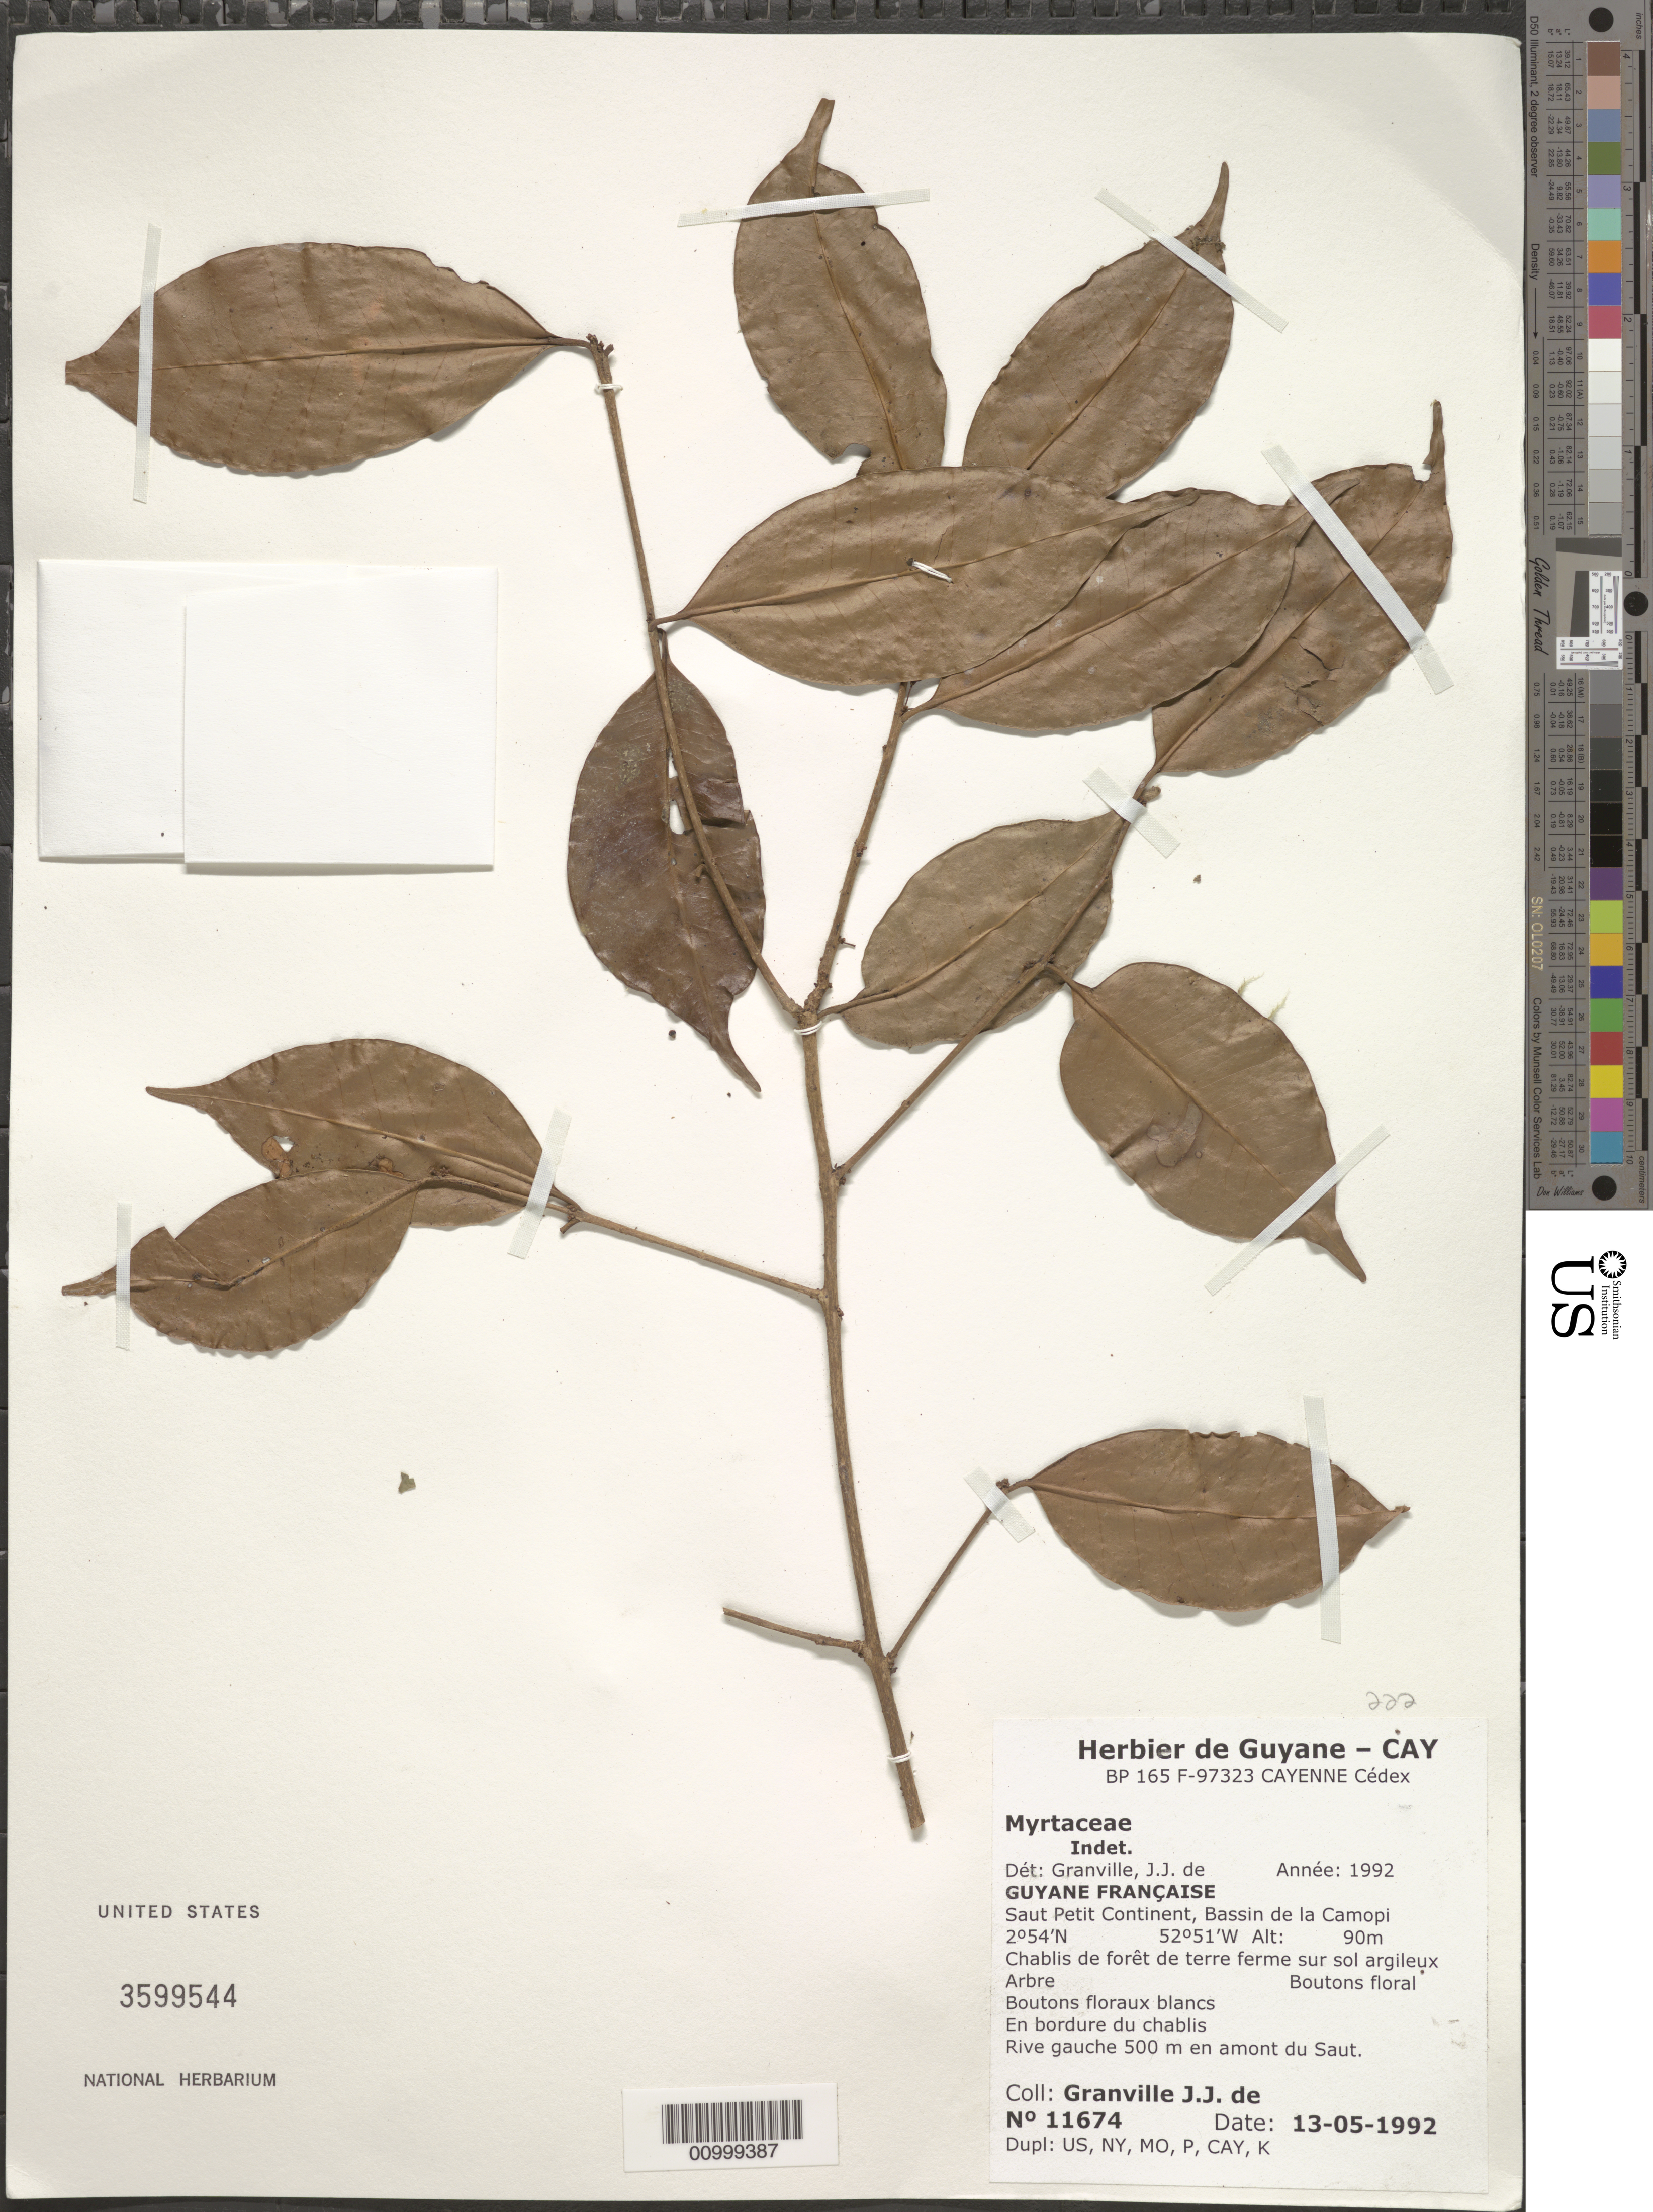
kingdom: Plantae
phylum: Tracheophyta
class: Magnoliopsida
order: Myrtales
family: Myrtaceae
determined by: Granville, J. J. de, (CAY), Institut de Recherche pour le Developpement (IRD) (FRENCH GUIANA)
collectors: J.-J. de Granville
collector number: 11674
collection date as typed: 13-May-92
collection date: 1992-05-13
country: French Guiana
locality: Saut Petit Continent, Bassin de la Camopi.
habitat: Chablis de foret de terre ferme sur sol argileux.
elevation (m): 90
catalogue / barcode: US 3599544